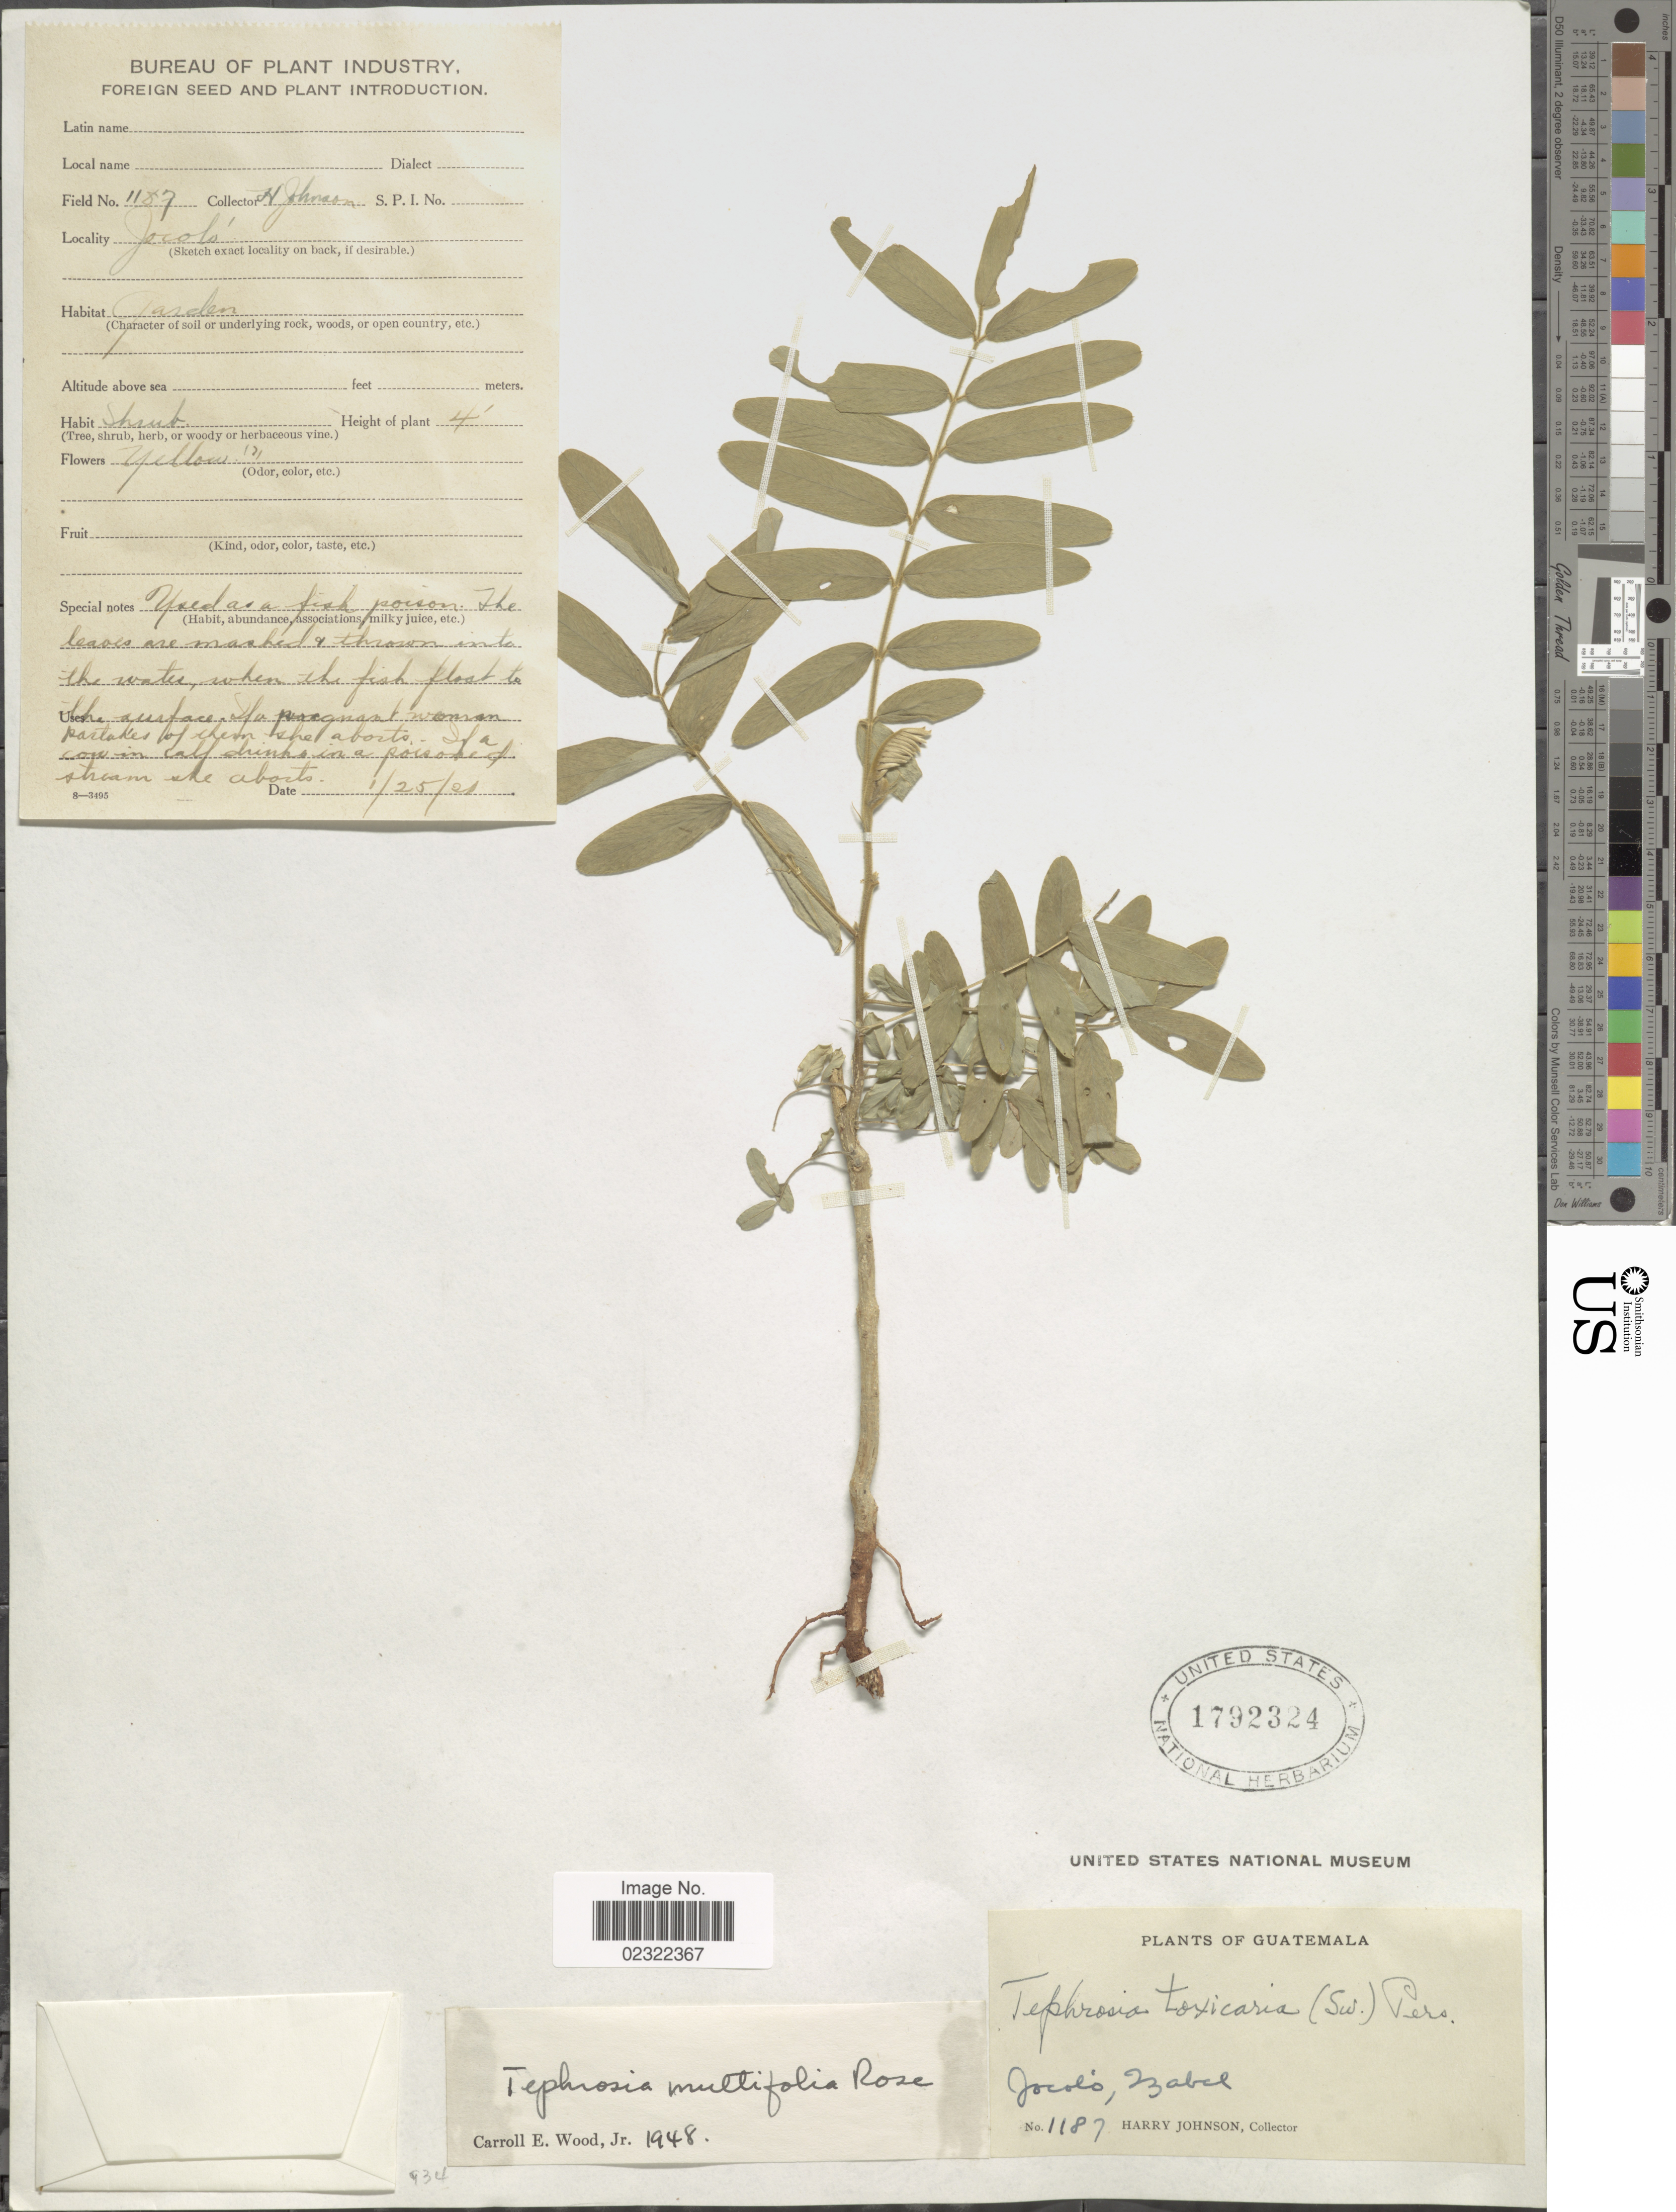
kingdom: Plantae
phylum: Tracheophyta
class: Magnoliopsida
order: Fabales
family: Fabaceae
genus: Tephrosia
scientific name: Tephrosia multifolia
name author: Rose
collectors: H. Johnson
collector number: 1187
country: Guatemala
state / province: Izabal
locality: Jocolo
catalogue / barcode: US 1792324